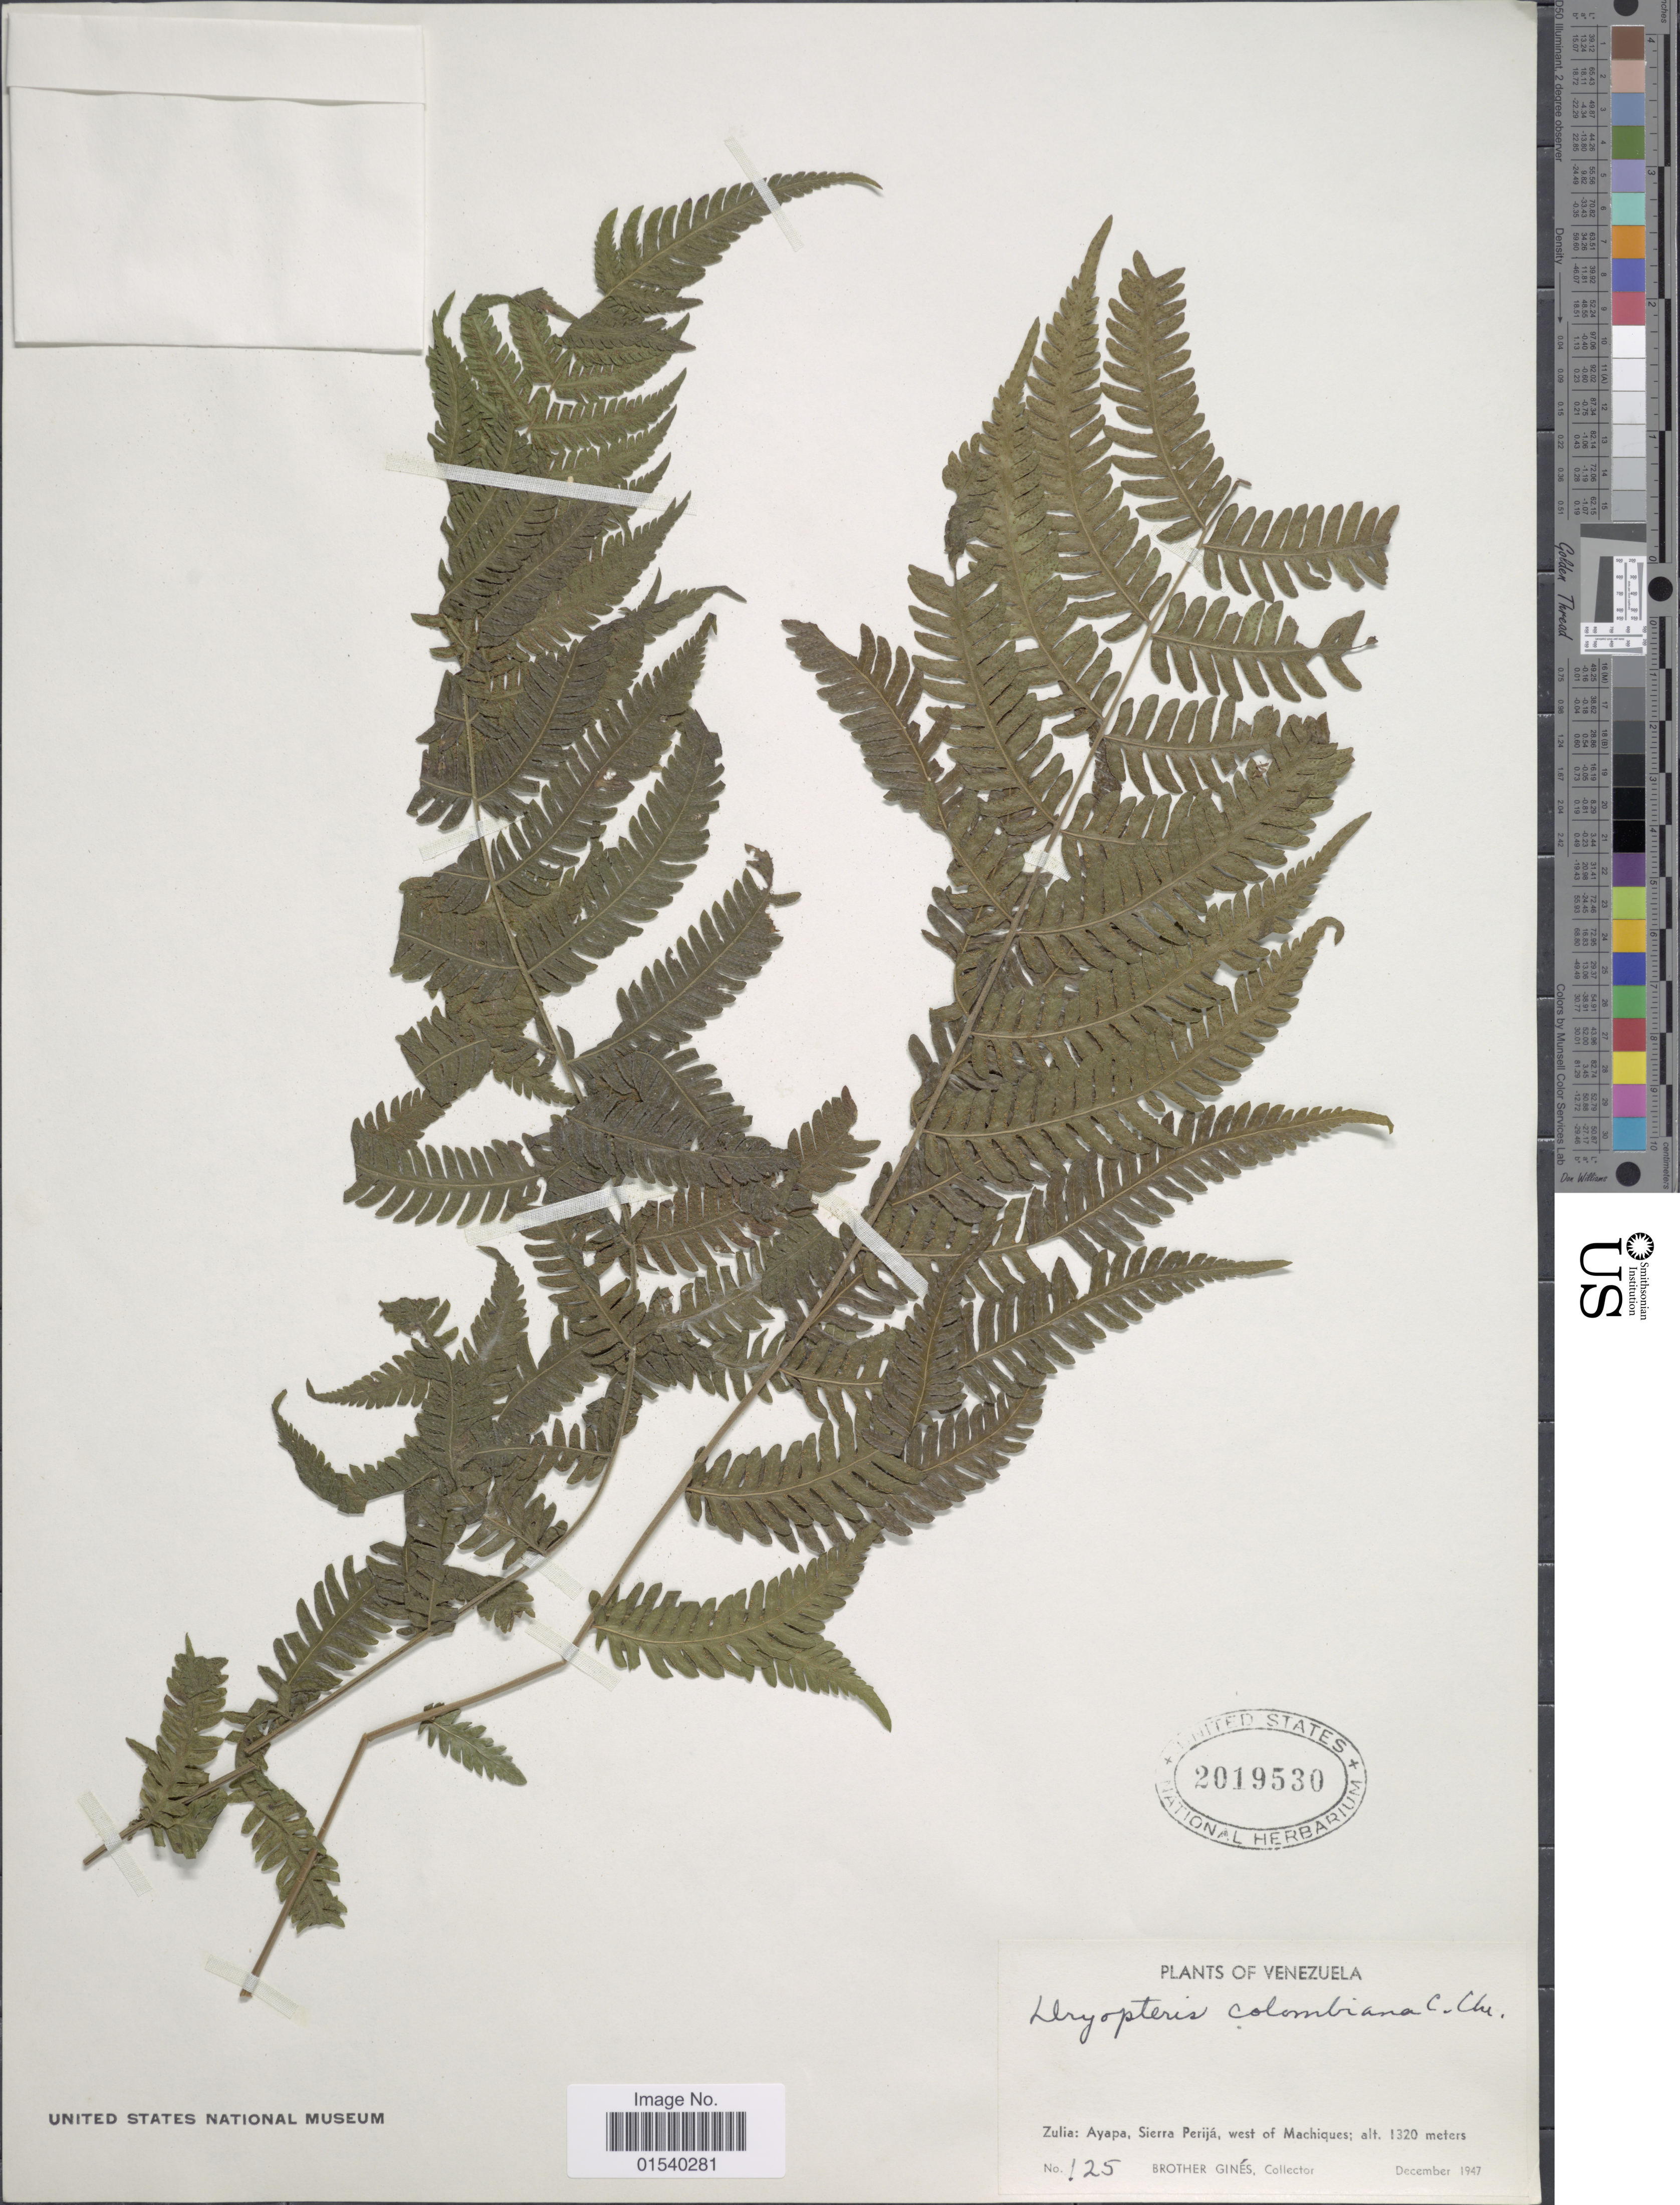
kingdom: Plantae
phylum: Tracheophyta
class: Polypodiopsida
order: Polypodiales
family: Thelypteridaceae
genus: Amauropelta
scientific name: Amauropelta oligocarpa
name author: (Humb. & Bonpl. ex Willd.) Pic. Serm.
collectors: Bro. Gines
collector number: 125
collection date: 1947-12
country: Venezuela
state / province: Zulia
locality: Ayapa, Sierra Perijá,w est of Machiques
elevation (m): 1320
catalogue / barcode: US 2019530